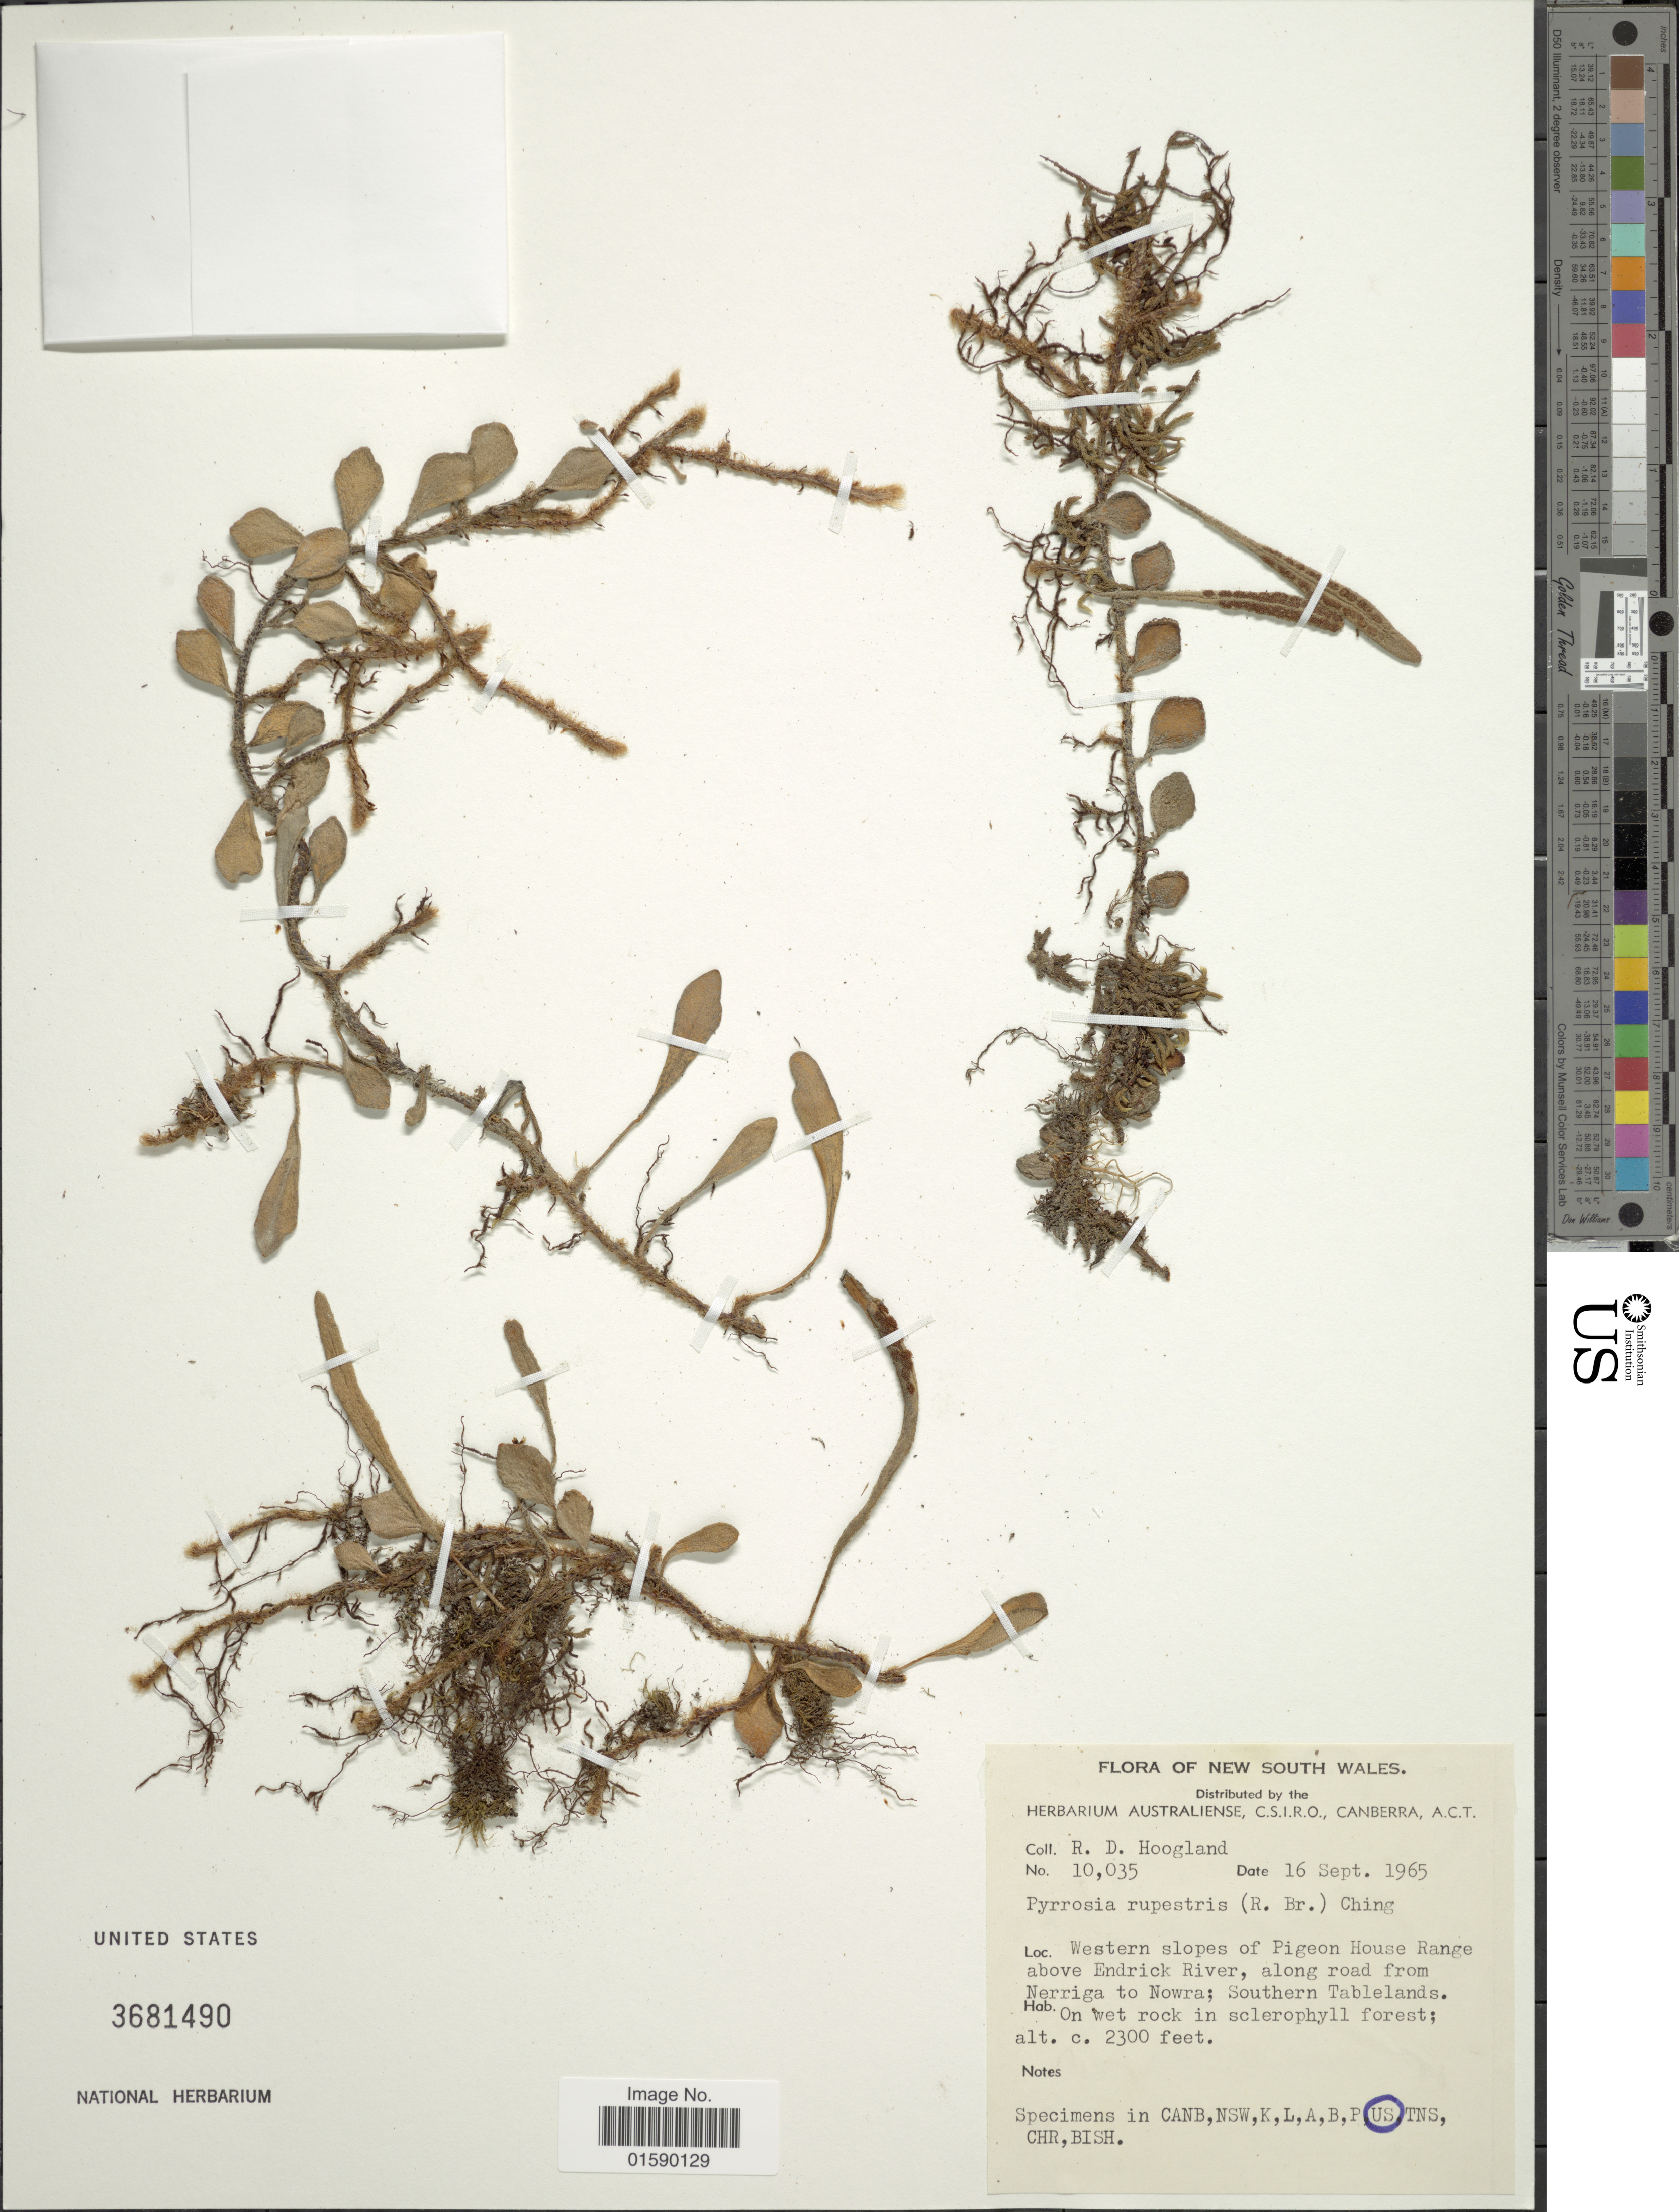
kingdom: Plantae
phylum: Tracheophyta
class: Polypodiopsida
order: Polypodiales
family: Polypodiaceae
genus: Pyrrosia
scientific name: Pyrrosia rupestris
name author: (R. Br.) Ching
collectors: R. D. Hoogland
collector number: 10035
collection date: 1965-09-16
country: Australia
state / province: New South Wales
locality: New South Wales, Western slopes of Pigeon House Range above Endrick River, along road from Nerriga to Nowra. Southern Tablelands.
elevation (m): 701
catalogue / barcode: US 3681490